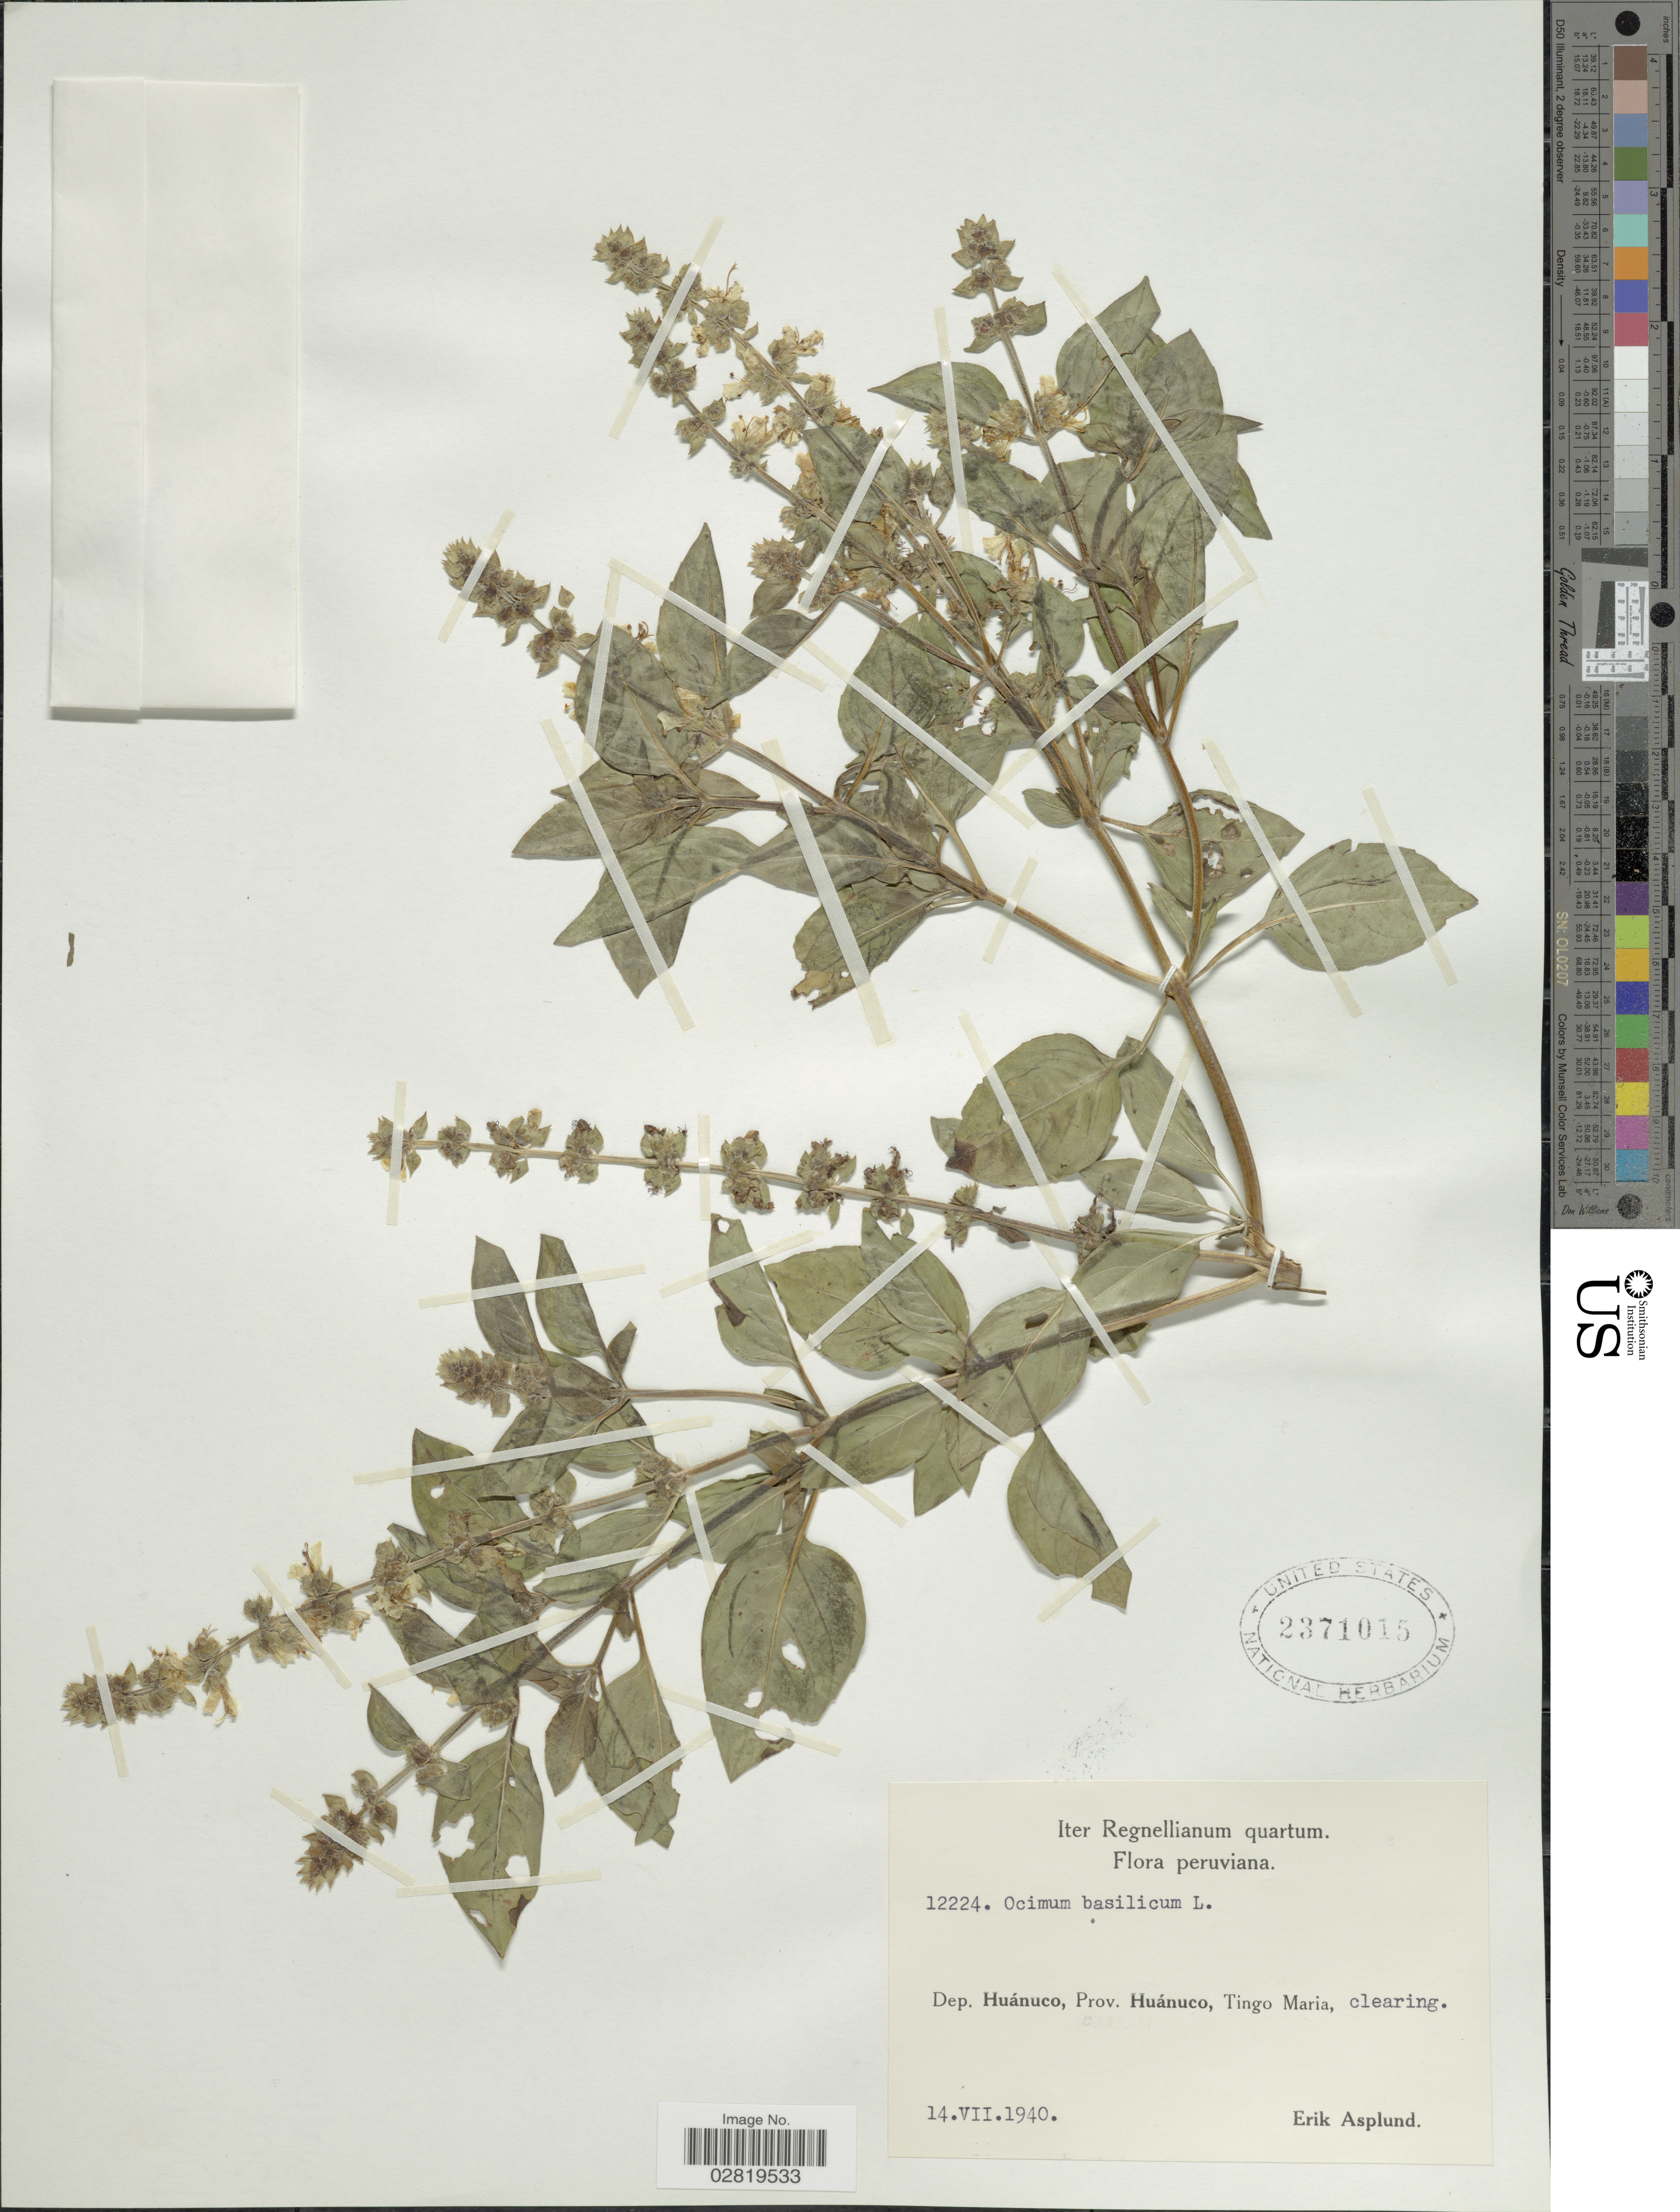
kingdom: Plantae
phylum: Tracheophyta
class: Magnoliopsida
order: Lamiales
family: Lamiaceae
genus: Ocimum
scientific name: Ocimum basilicum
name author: L.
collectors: E. Asplund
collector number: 12224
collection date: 1940-07-14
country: Peru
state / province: Huánuco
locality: Dep. Huánuco, Prov. Huánuco, Tingo Maria.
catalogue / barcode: US 2371015